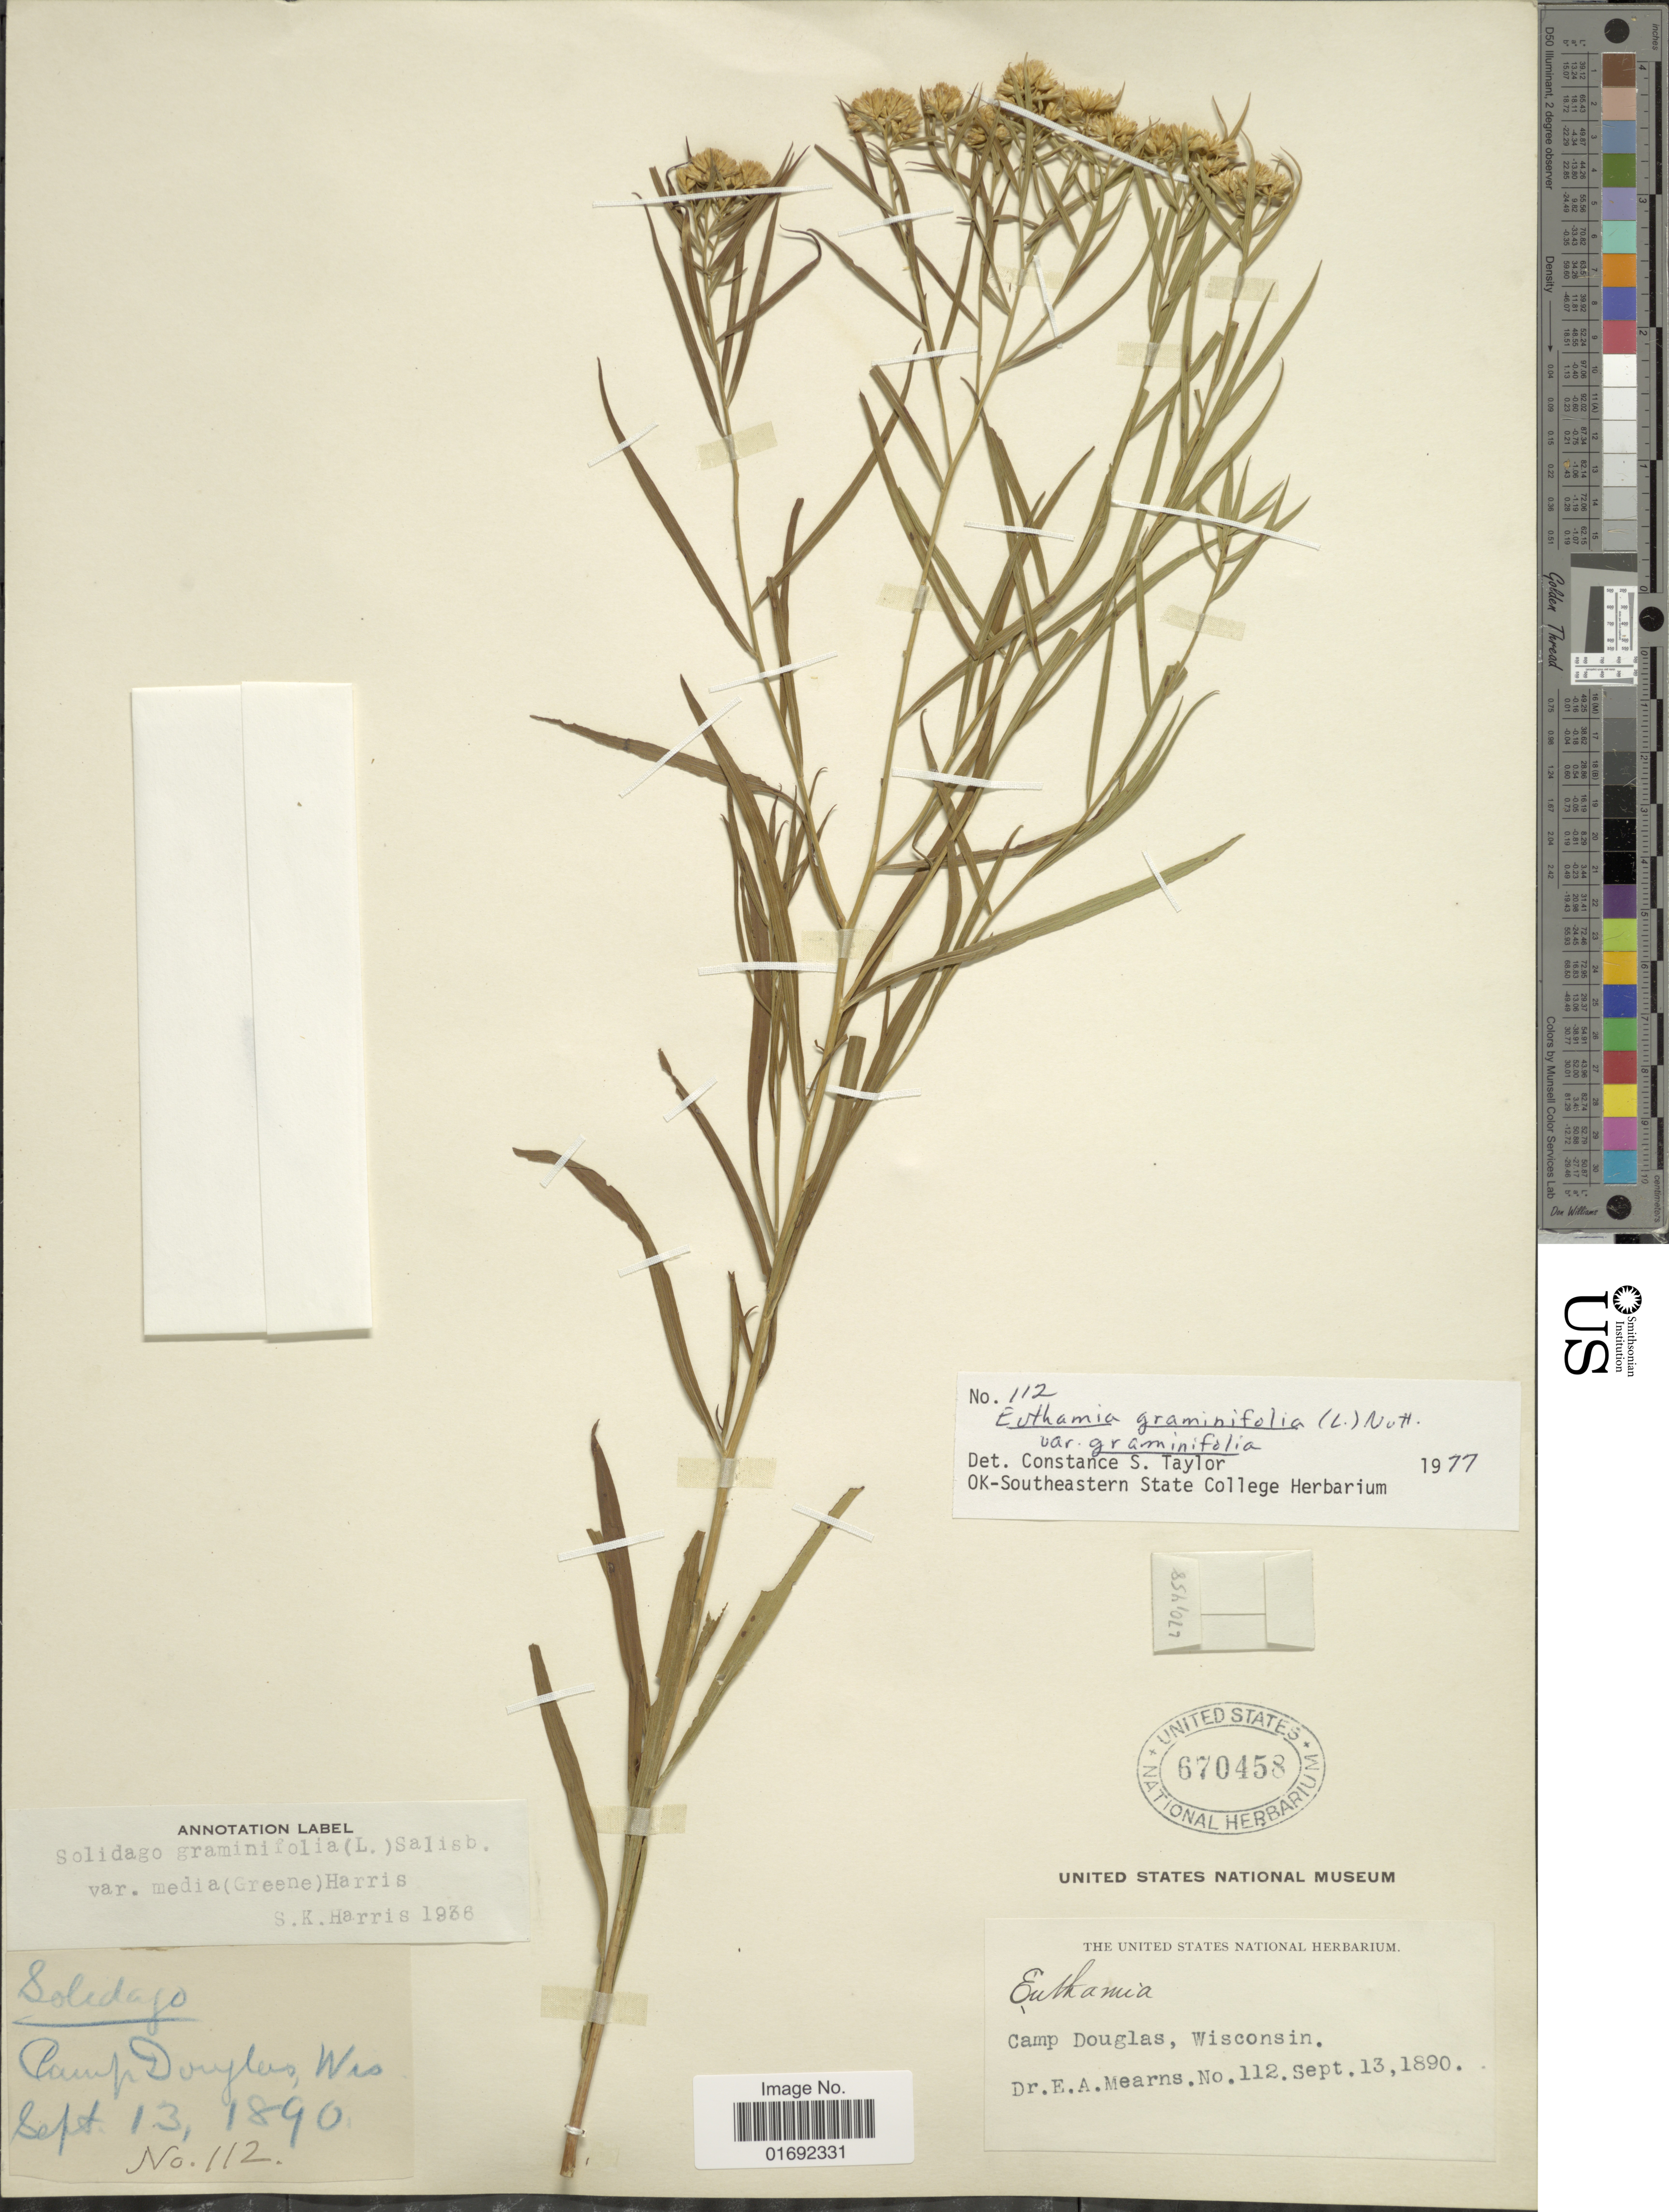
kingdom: Plantae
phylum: Tracheophyta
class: Magnoliopsida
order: Asterales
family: Asteraceae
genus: Euthamia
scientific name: Euthamia graminifolia var. major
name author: (Michx.) Moldenke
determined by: Urbatsch, Lowell E., Curator (LSU), Louisiana State University (UNITED STATES)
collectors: E. A. Mearns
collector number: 112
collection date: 1890-09-13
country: United States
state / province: Wisconsin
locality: Camp Douglas, Wis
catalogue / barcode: US 670458